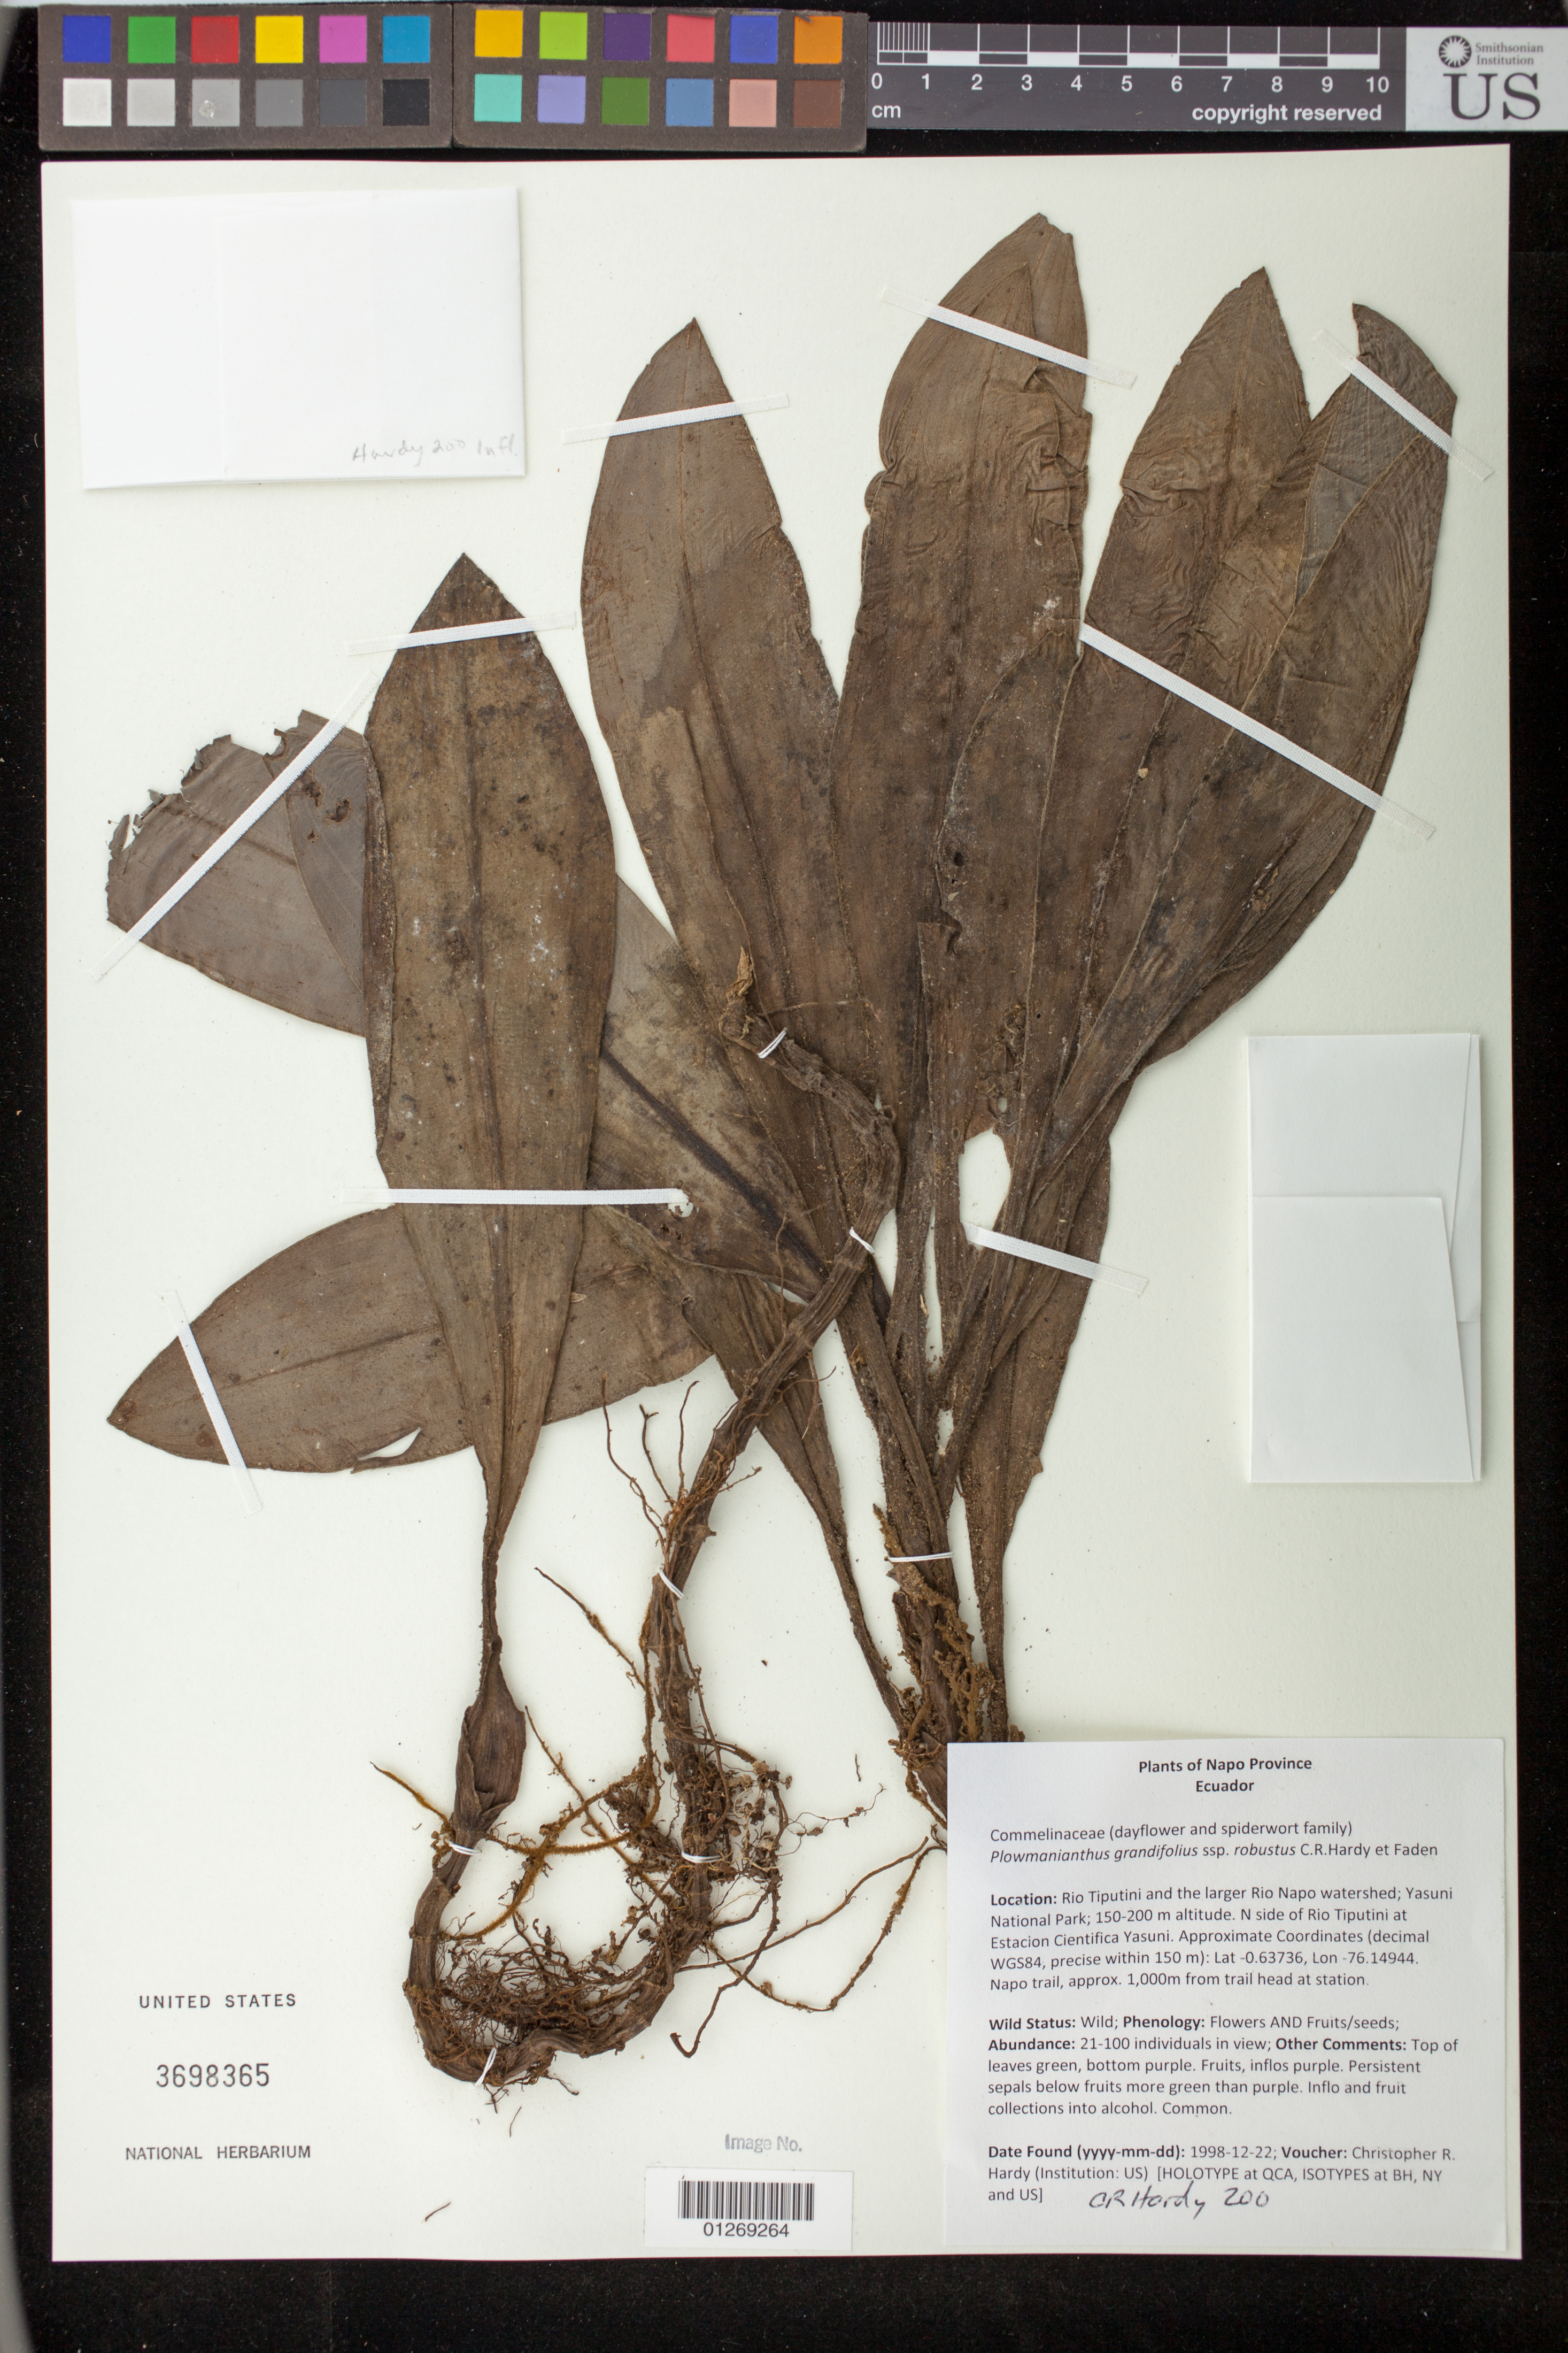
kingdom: Plantae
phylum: Tracheophyta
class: Liliopsida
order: Commelinales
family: Commelinaceae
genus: Plowmanianthus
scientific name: Plowmanianthus grandifolius subsp. robustus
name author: C.R. Hardy & Faden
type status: Isotype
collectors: C. R. Hardy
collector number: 200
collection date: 1998-12-22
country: Ecuador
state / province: Napo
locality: Napo Province. Rio Tiputini and the larger Rio Napo watershed; Yasuni National Park, N side of Rio Tiputini at Estacion Cientifica Yasuni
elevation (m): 150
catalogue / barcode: US 3698365